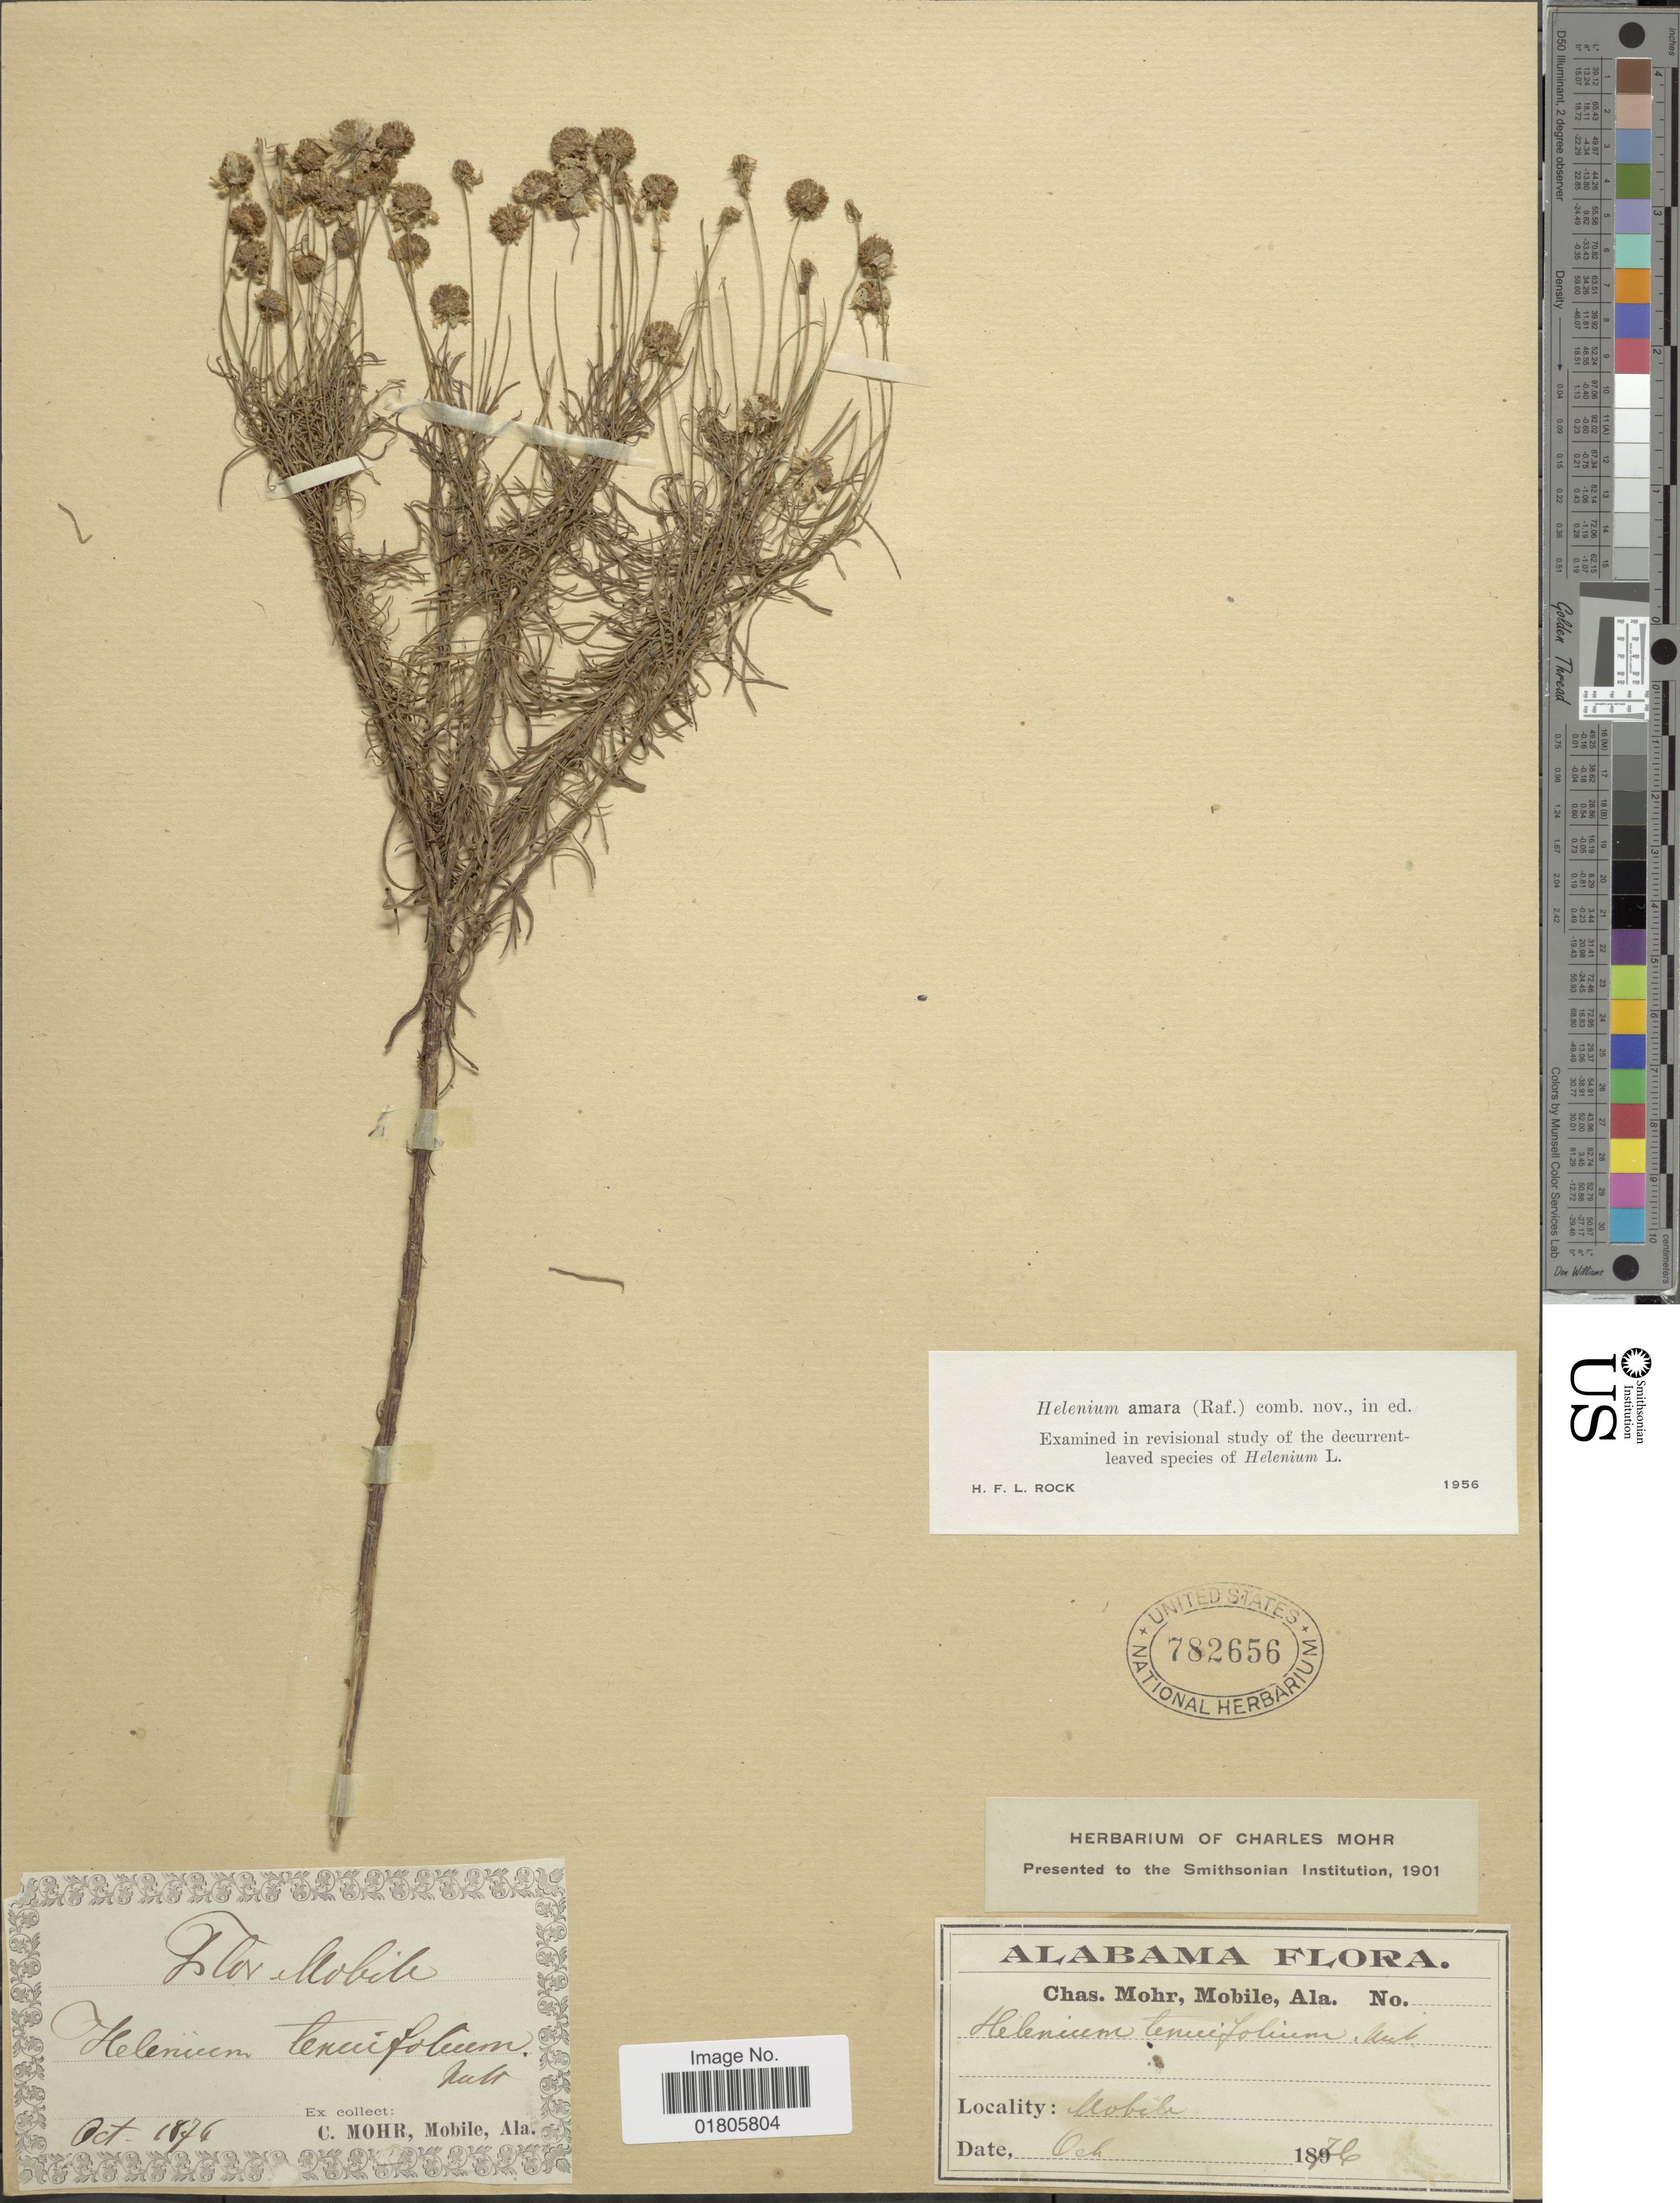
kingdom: Plantae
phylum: Tracheophyta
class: Magnoliopsida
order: Asterales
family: Asteraceae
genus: Helenium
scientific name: Helenium amarum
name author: (Raf.) H. Rock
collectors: Mohr, C. T. (herbarium)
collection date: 1876-10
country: United States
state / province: Alabama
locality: Mobile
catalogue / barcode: US 782656